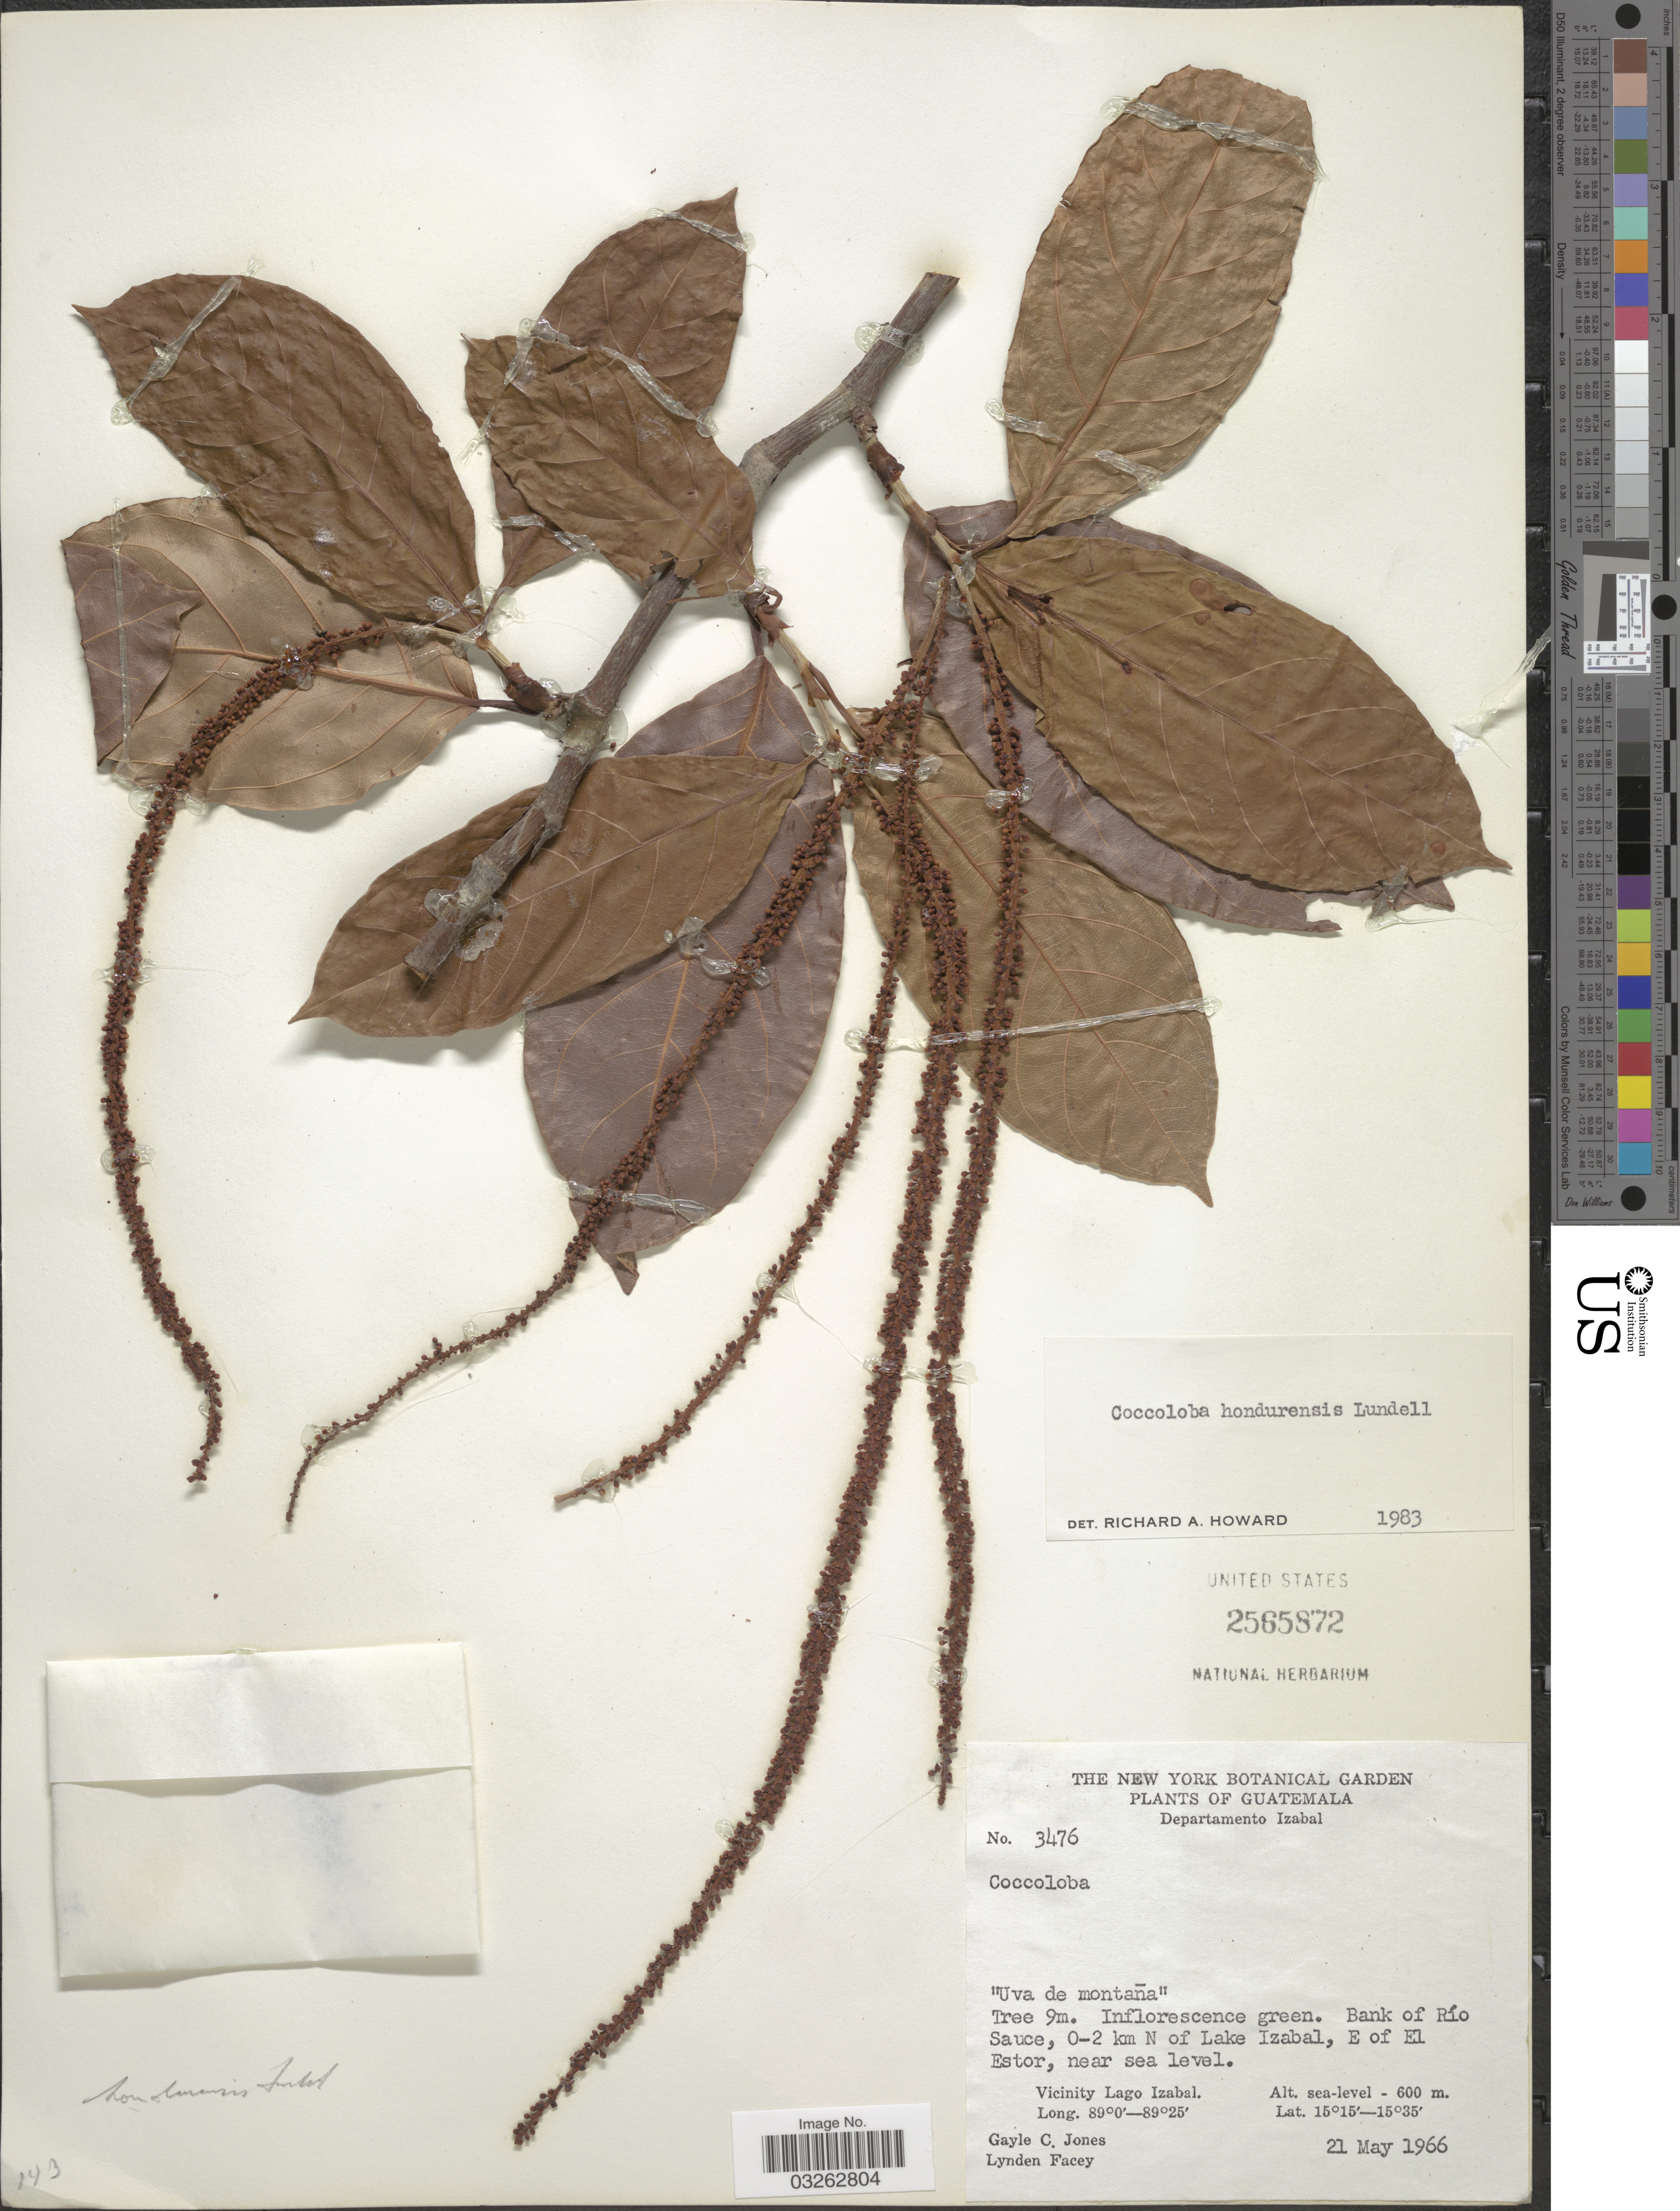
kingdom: Plantae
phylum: Tracheophyta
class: Magnoliopsida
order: Caryophyllales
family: Polygonaceae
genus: Coccoloba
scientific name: Coccoloba hondurensis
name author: Lundell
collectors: G. C. Jones & L. Facey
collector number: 3476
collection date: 1966-05-21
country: Guatemala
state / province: Izabal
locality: Departamento Izabal. Bank of Río Sauce, 0-2 km N of Lake Izabal, E of El Estor, near sea level. Vicinity Lago Izabal.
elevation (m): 0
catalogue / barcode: US 2565872